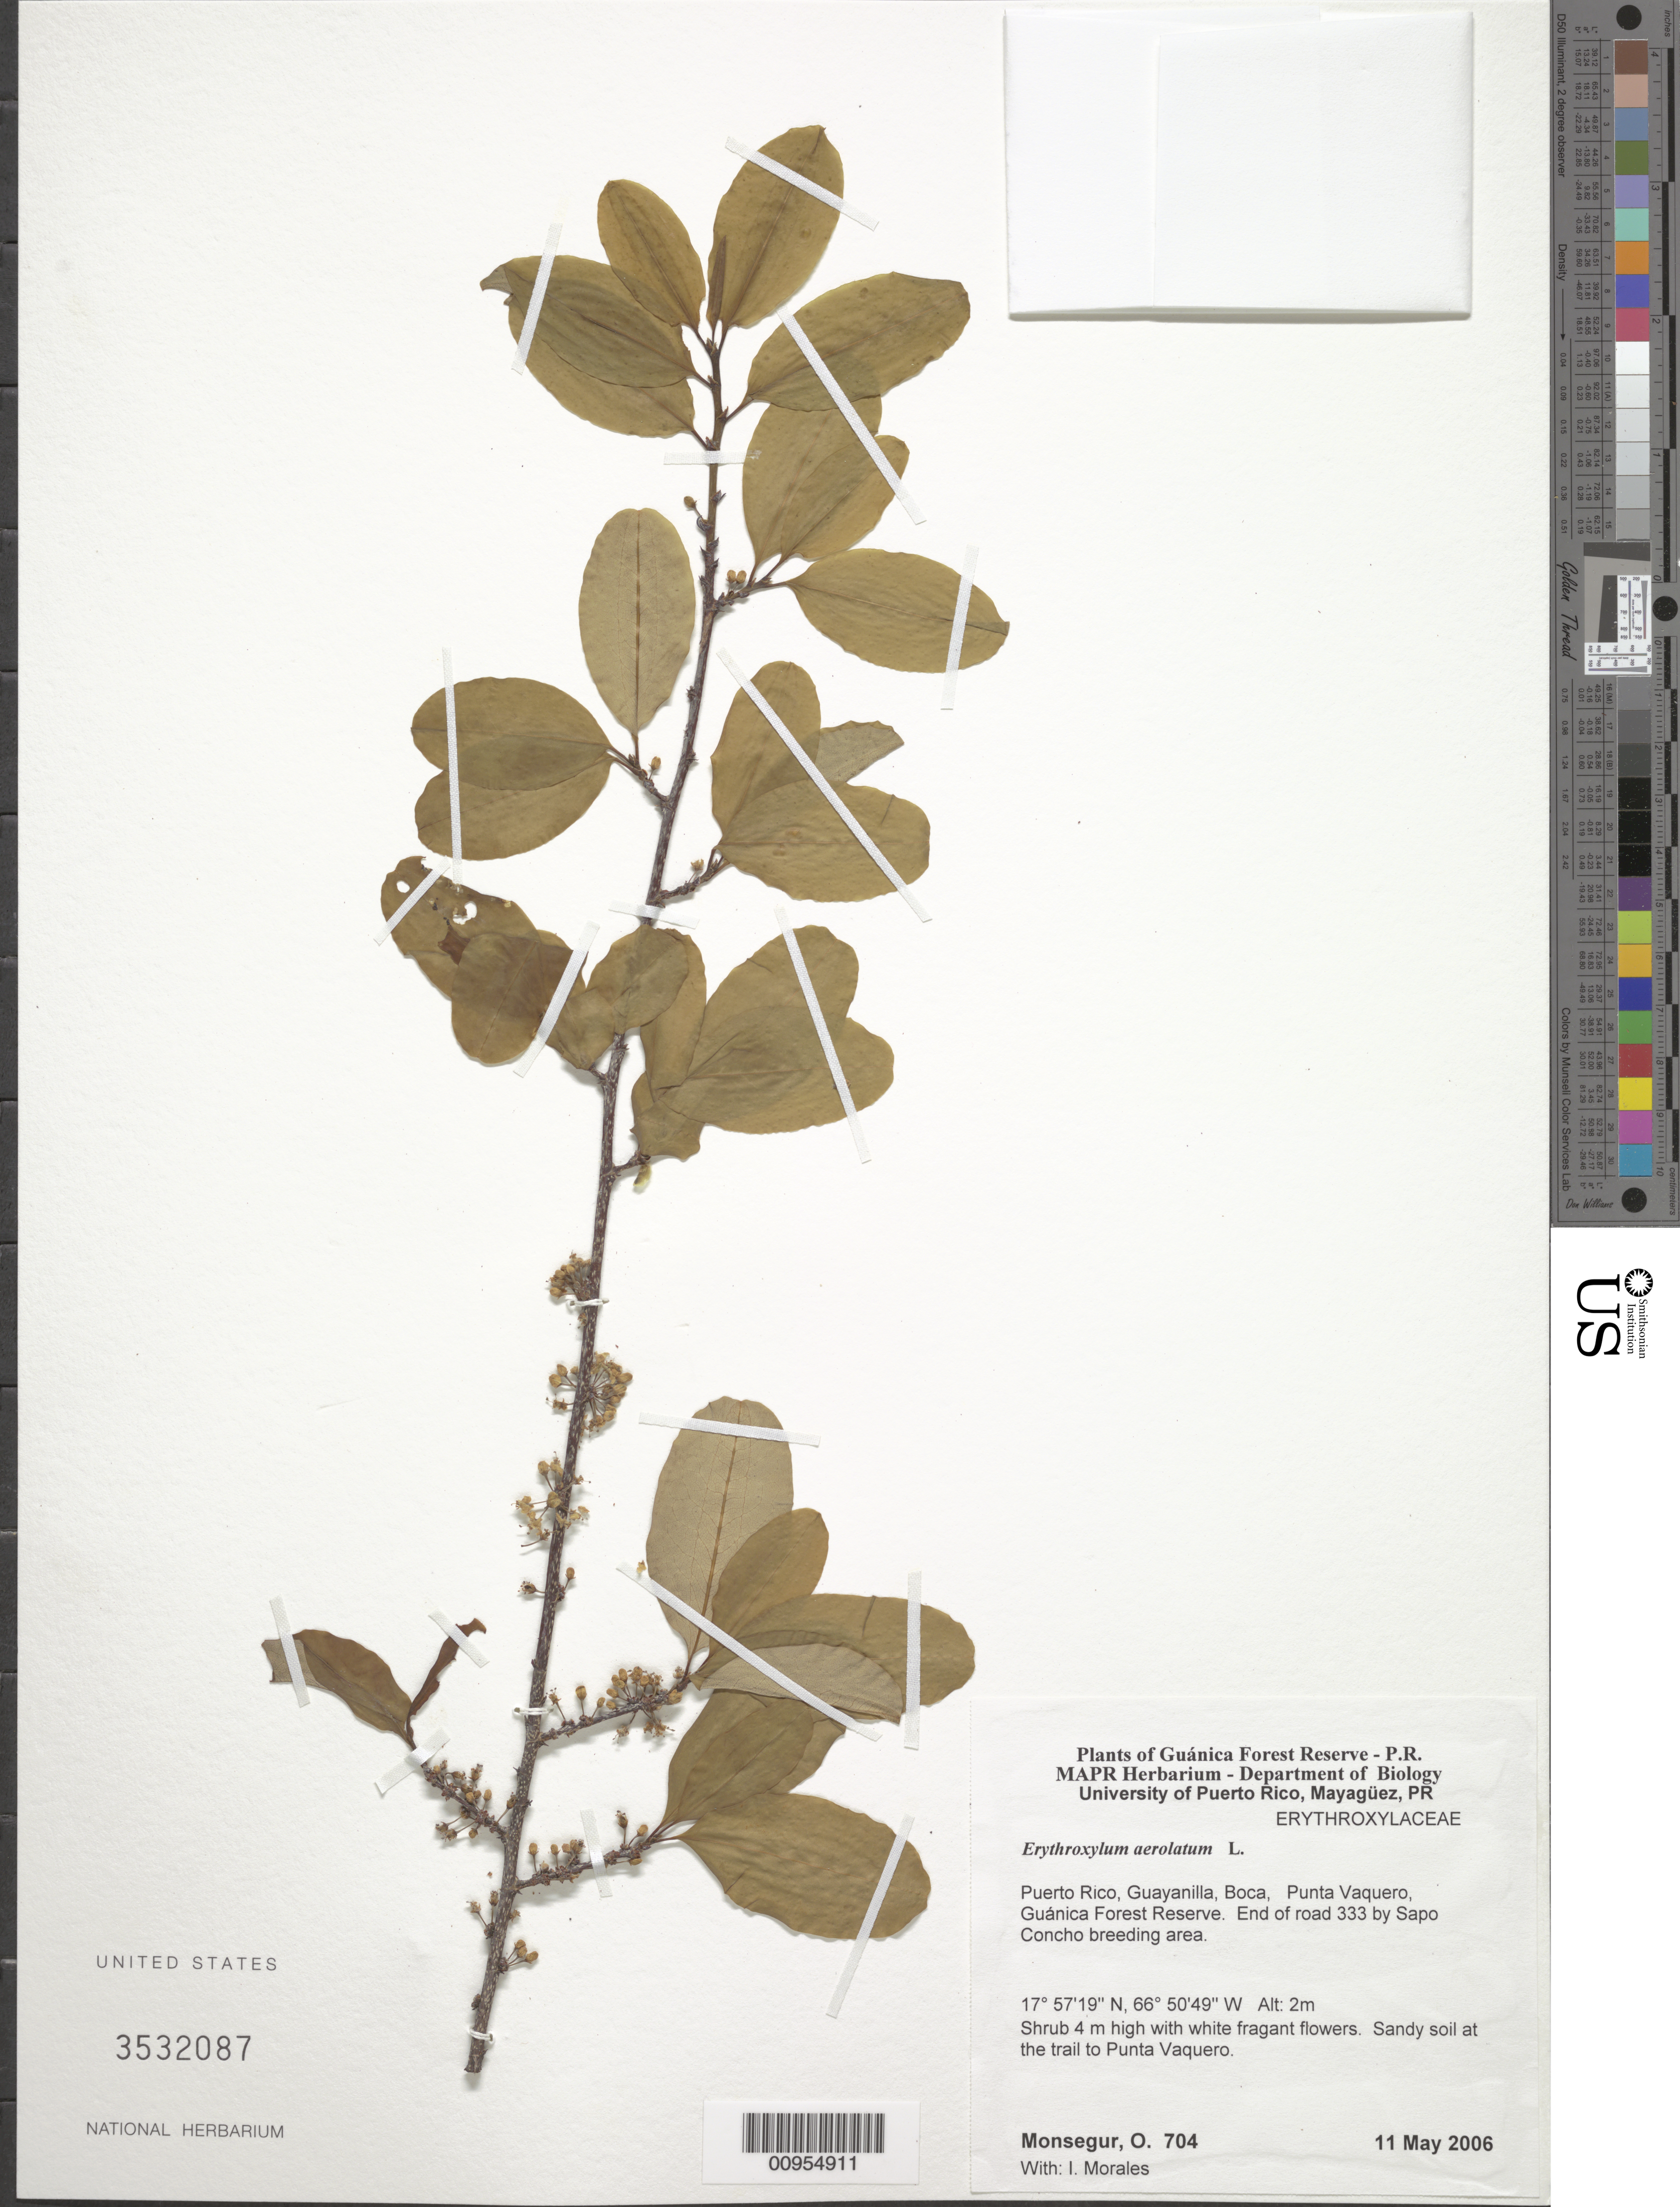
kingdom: Plantae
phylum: Tracheophyta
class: Magnoliopsida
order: Malpighiales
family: Erythroxylaceae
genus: Erythroxylum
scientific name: Erythroxylum aerolatum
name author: L.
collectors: O. Monsegur & I. Morales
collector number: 704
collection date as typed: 11 May 2006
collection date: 2006-05-11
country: Puerto Rico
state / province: Guayanilla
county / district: Boca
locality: Guánica Forest Reserve. Punta Vaquero, end of road 333 by Sapo Concho breeding area.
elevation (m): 2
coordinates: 17.57193, 66.50491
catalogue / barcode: US 3532087